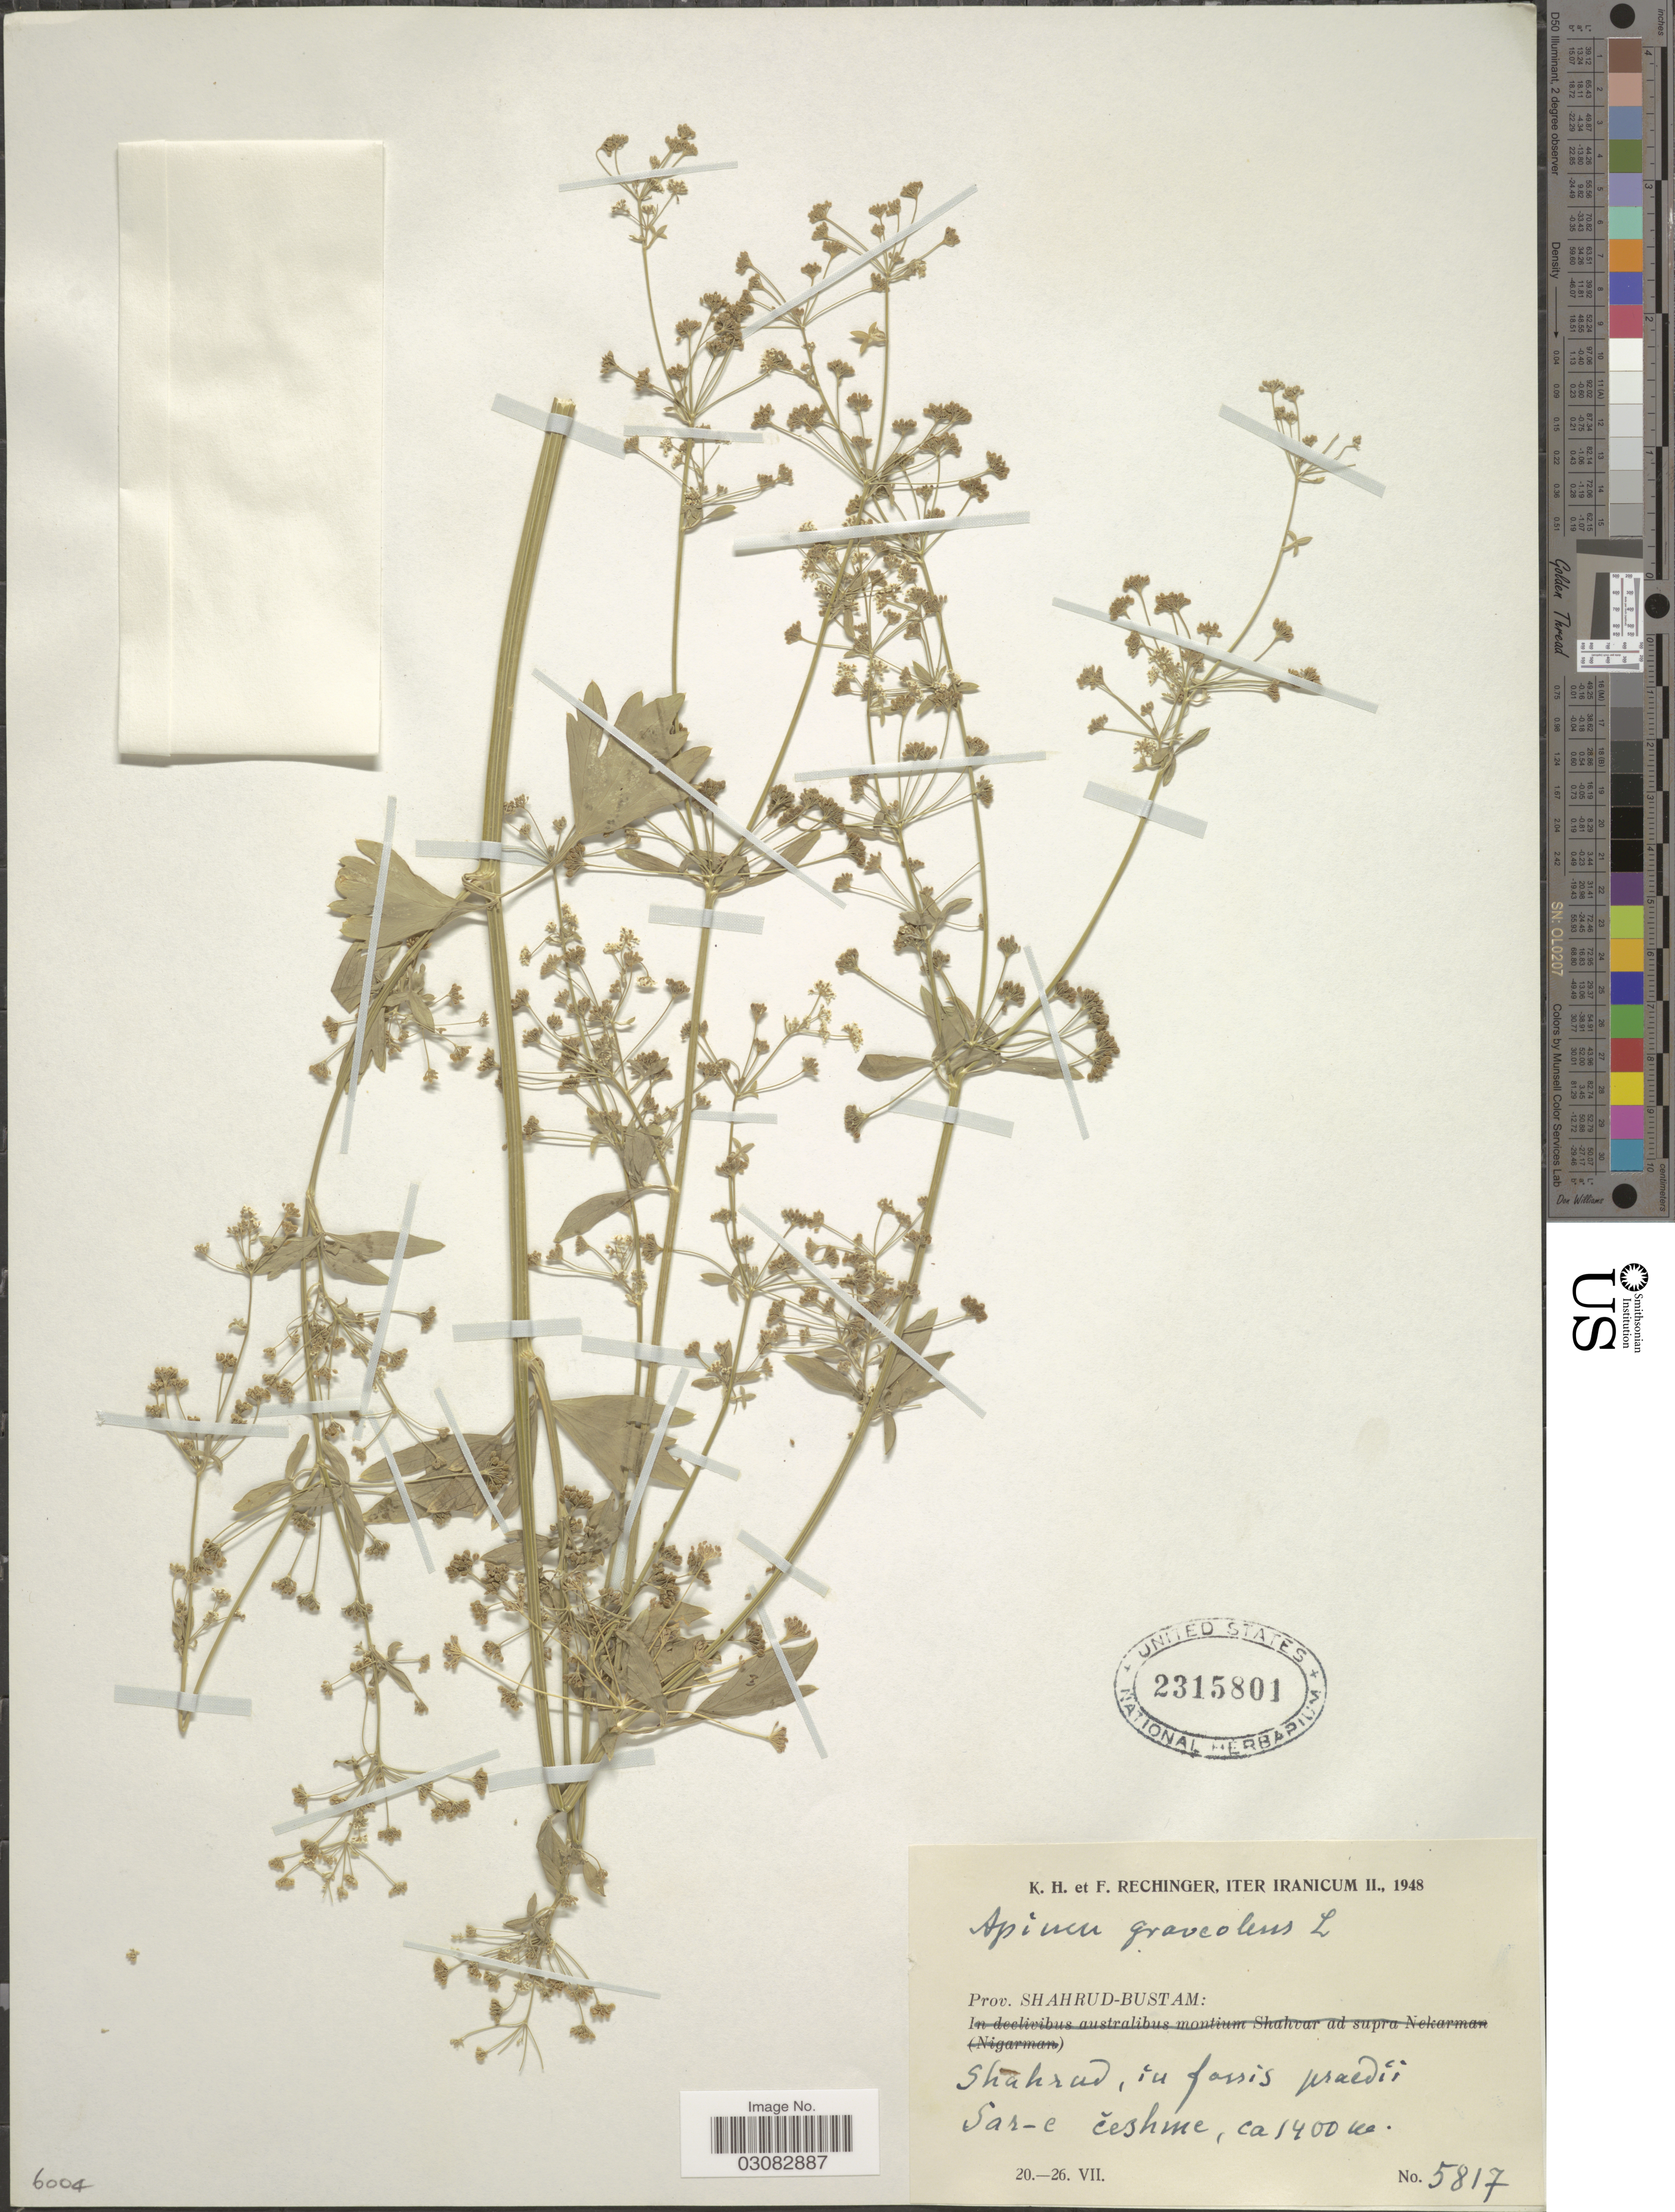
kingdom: Plantae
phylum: Tracheophyta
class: Magnoliopsida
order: Apiales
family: Apiaceae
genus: Apium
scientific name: Apium graveolens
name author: L.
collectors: K. H. Rechinger & F. Rechinger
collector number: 5817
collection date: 1948-07-20/1948-07-26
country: Iran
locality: Iter Iranicum, prov. Shahrud-Bustam: Shahrud.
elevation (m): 1400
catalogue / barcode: US 2315801